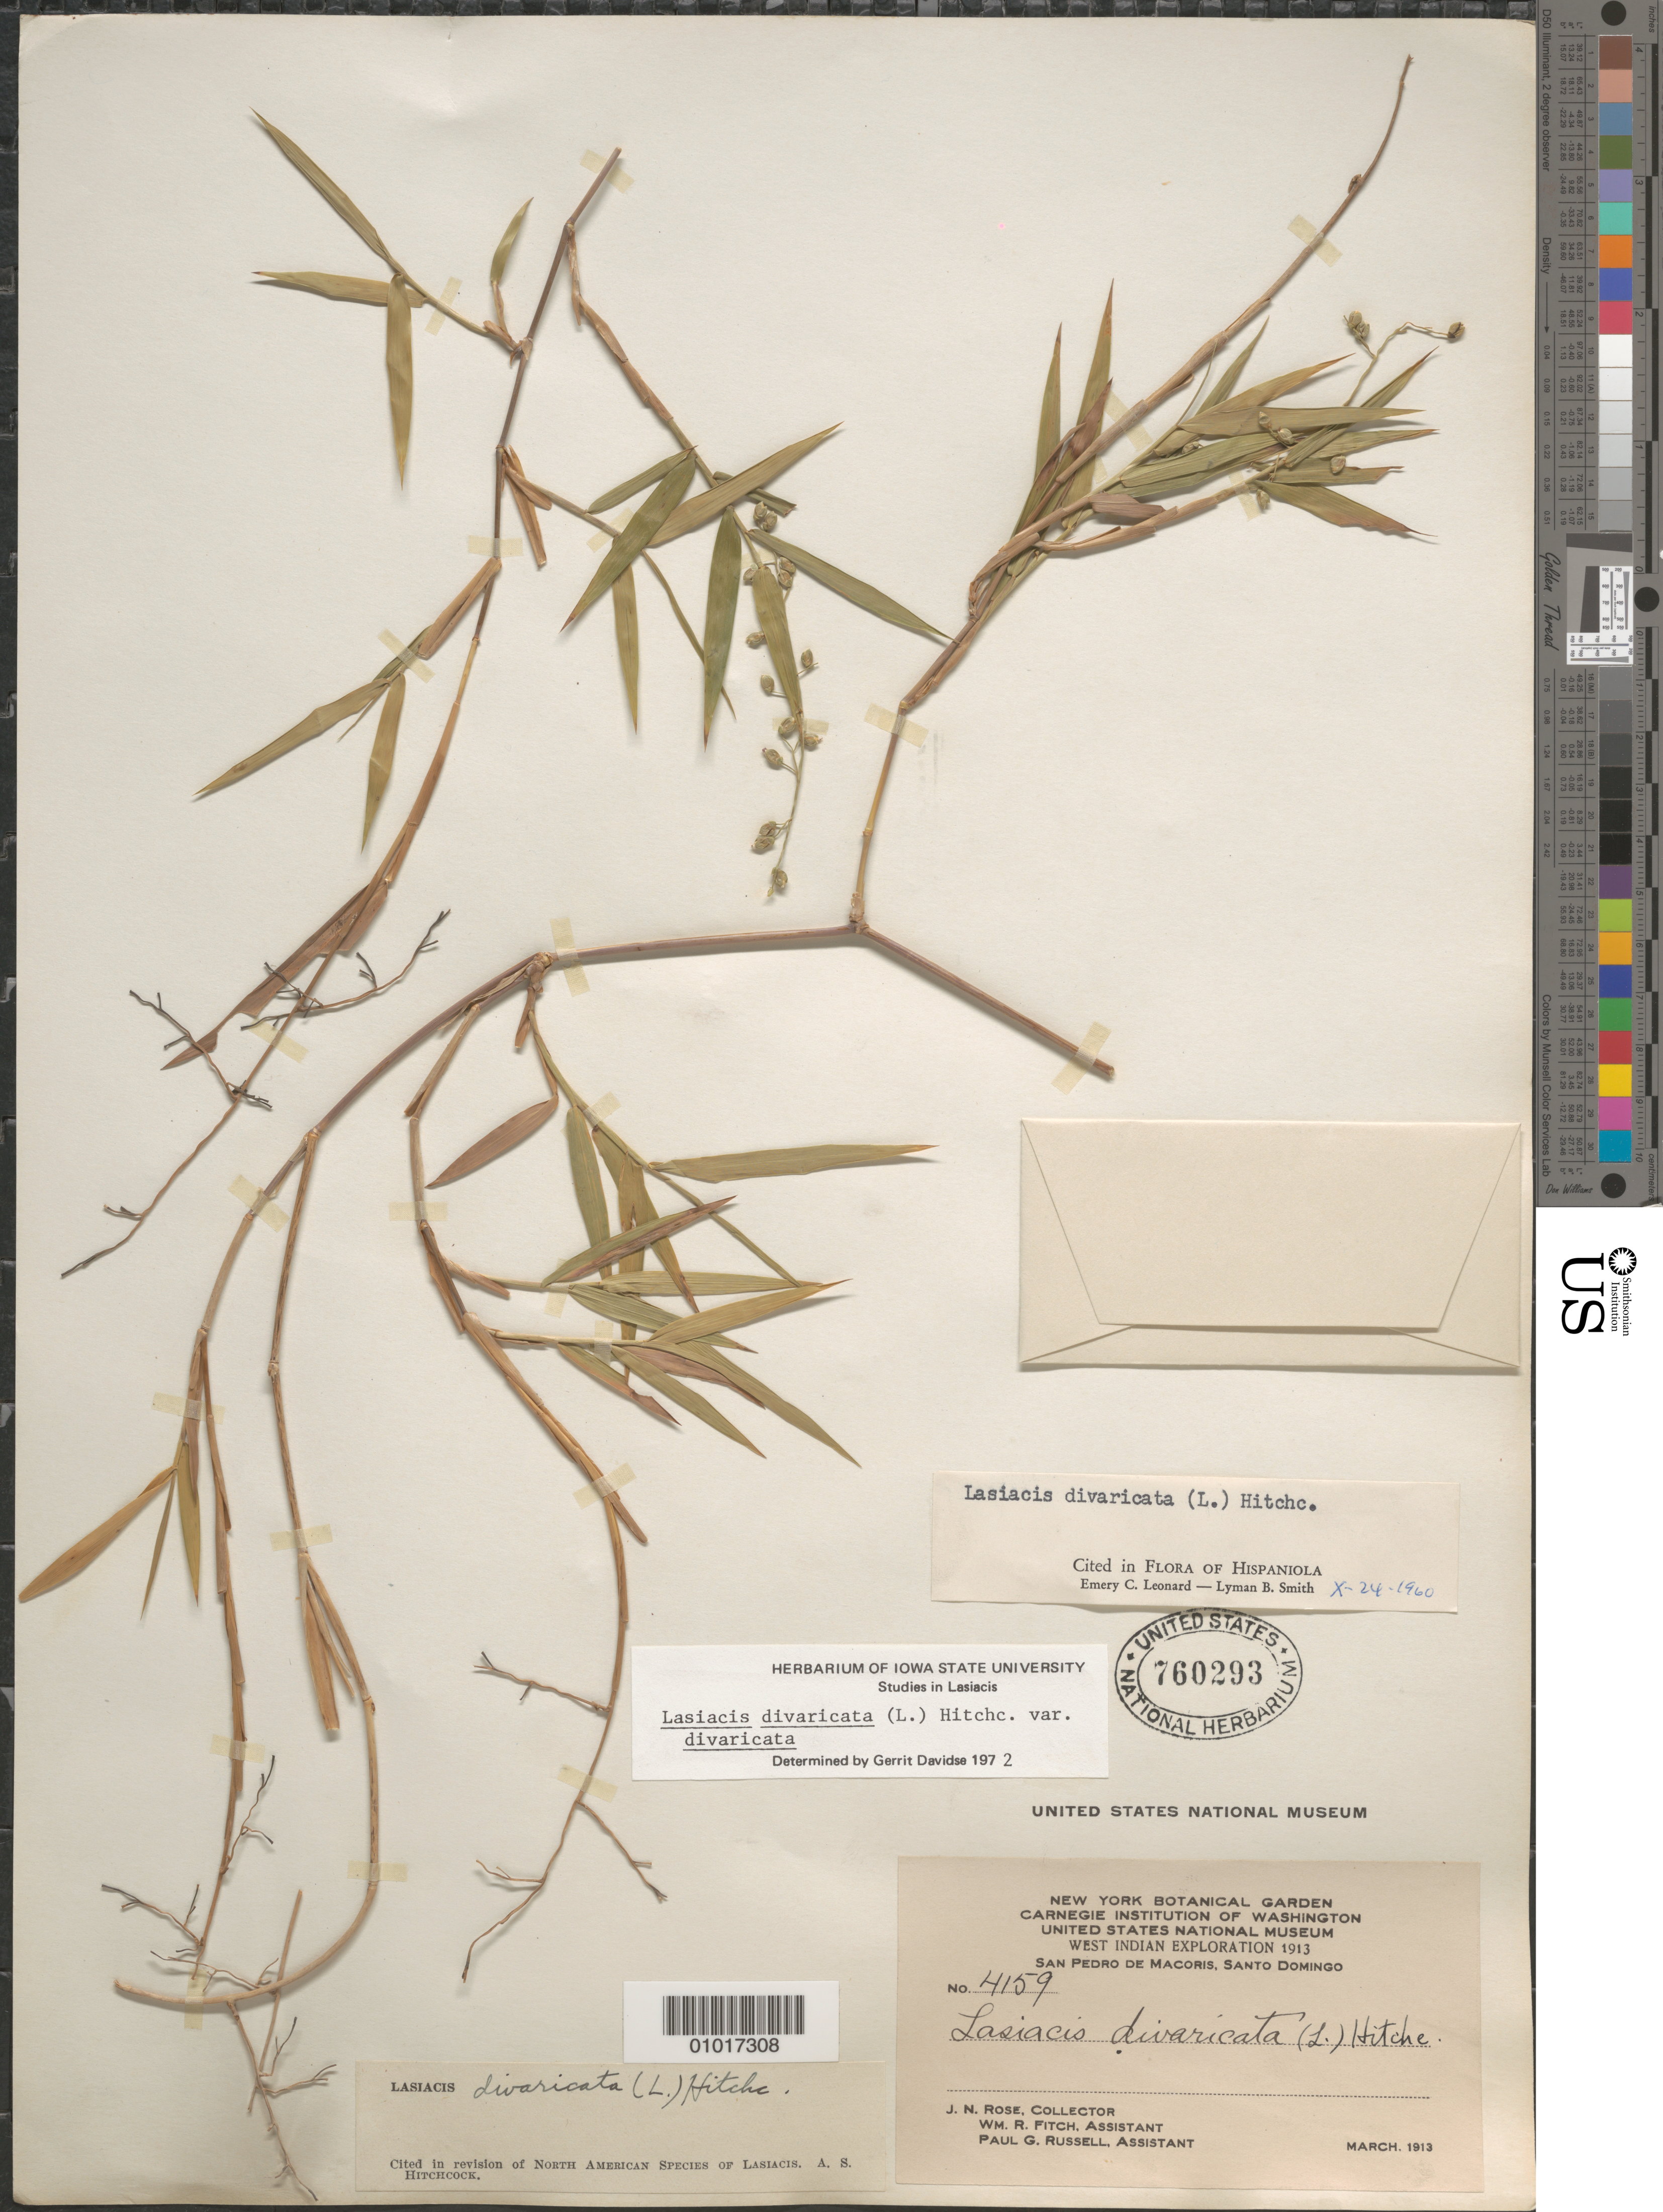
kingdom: Plantae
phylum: Tracheophyta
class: Liliopsida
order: Poales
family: Poaceae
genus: Lasiacis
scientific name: Lasiacis divaricata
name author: (L.) Hitchc.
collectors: J. N. Rose, W. R. Fitch & P. G. Russell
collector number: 4159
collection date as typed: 01 Mar 1913 to 31 Mar 1913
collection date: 1913-03-01/1913-03-31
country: Dominican Republic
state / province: La Vega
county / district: Santo Domingo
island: Hispaniola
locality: San Pedro de Macoris, Santo Domingo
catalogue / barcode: US 760293